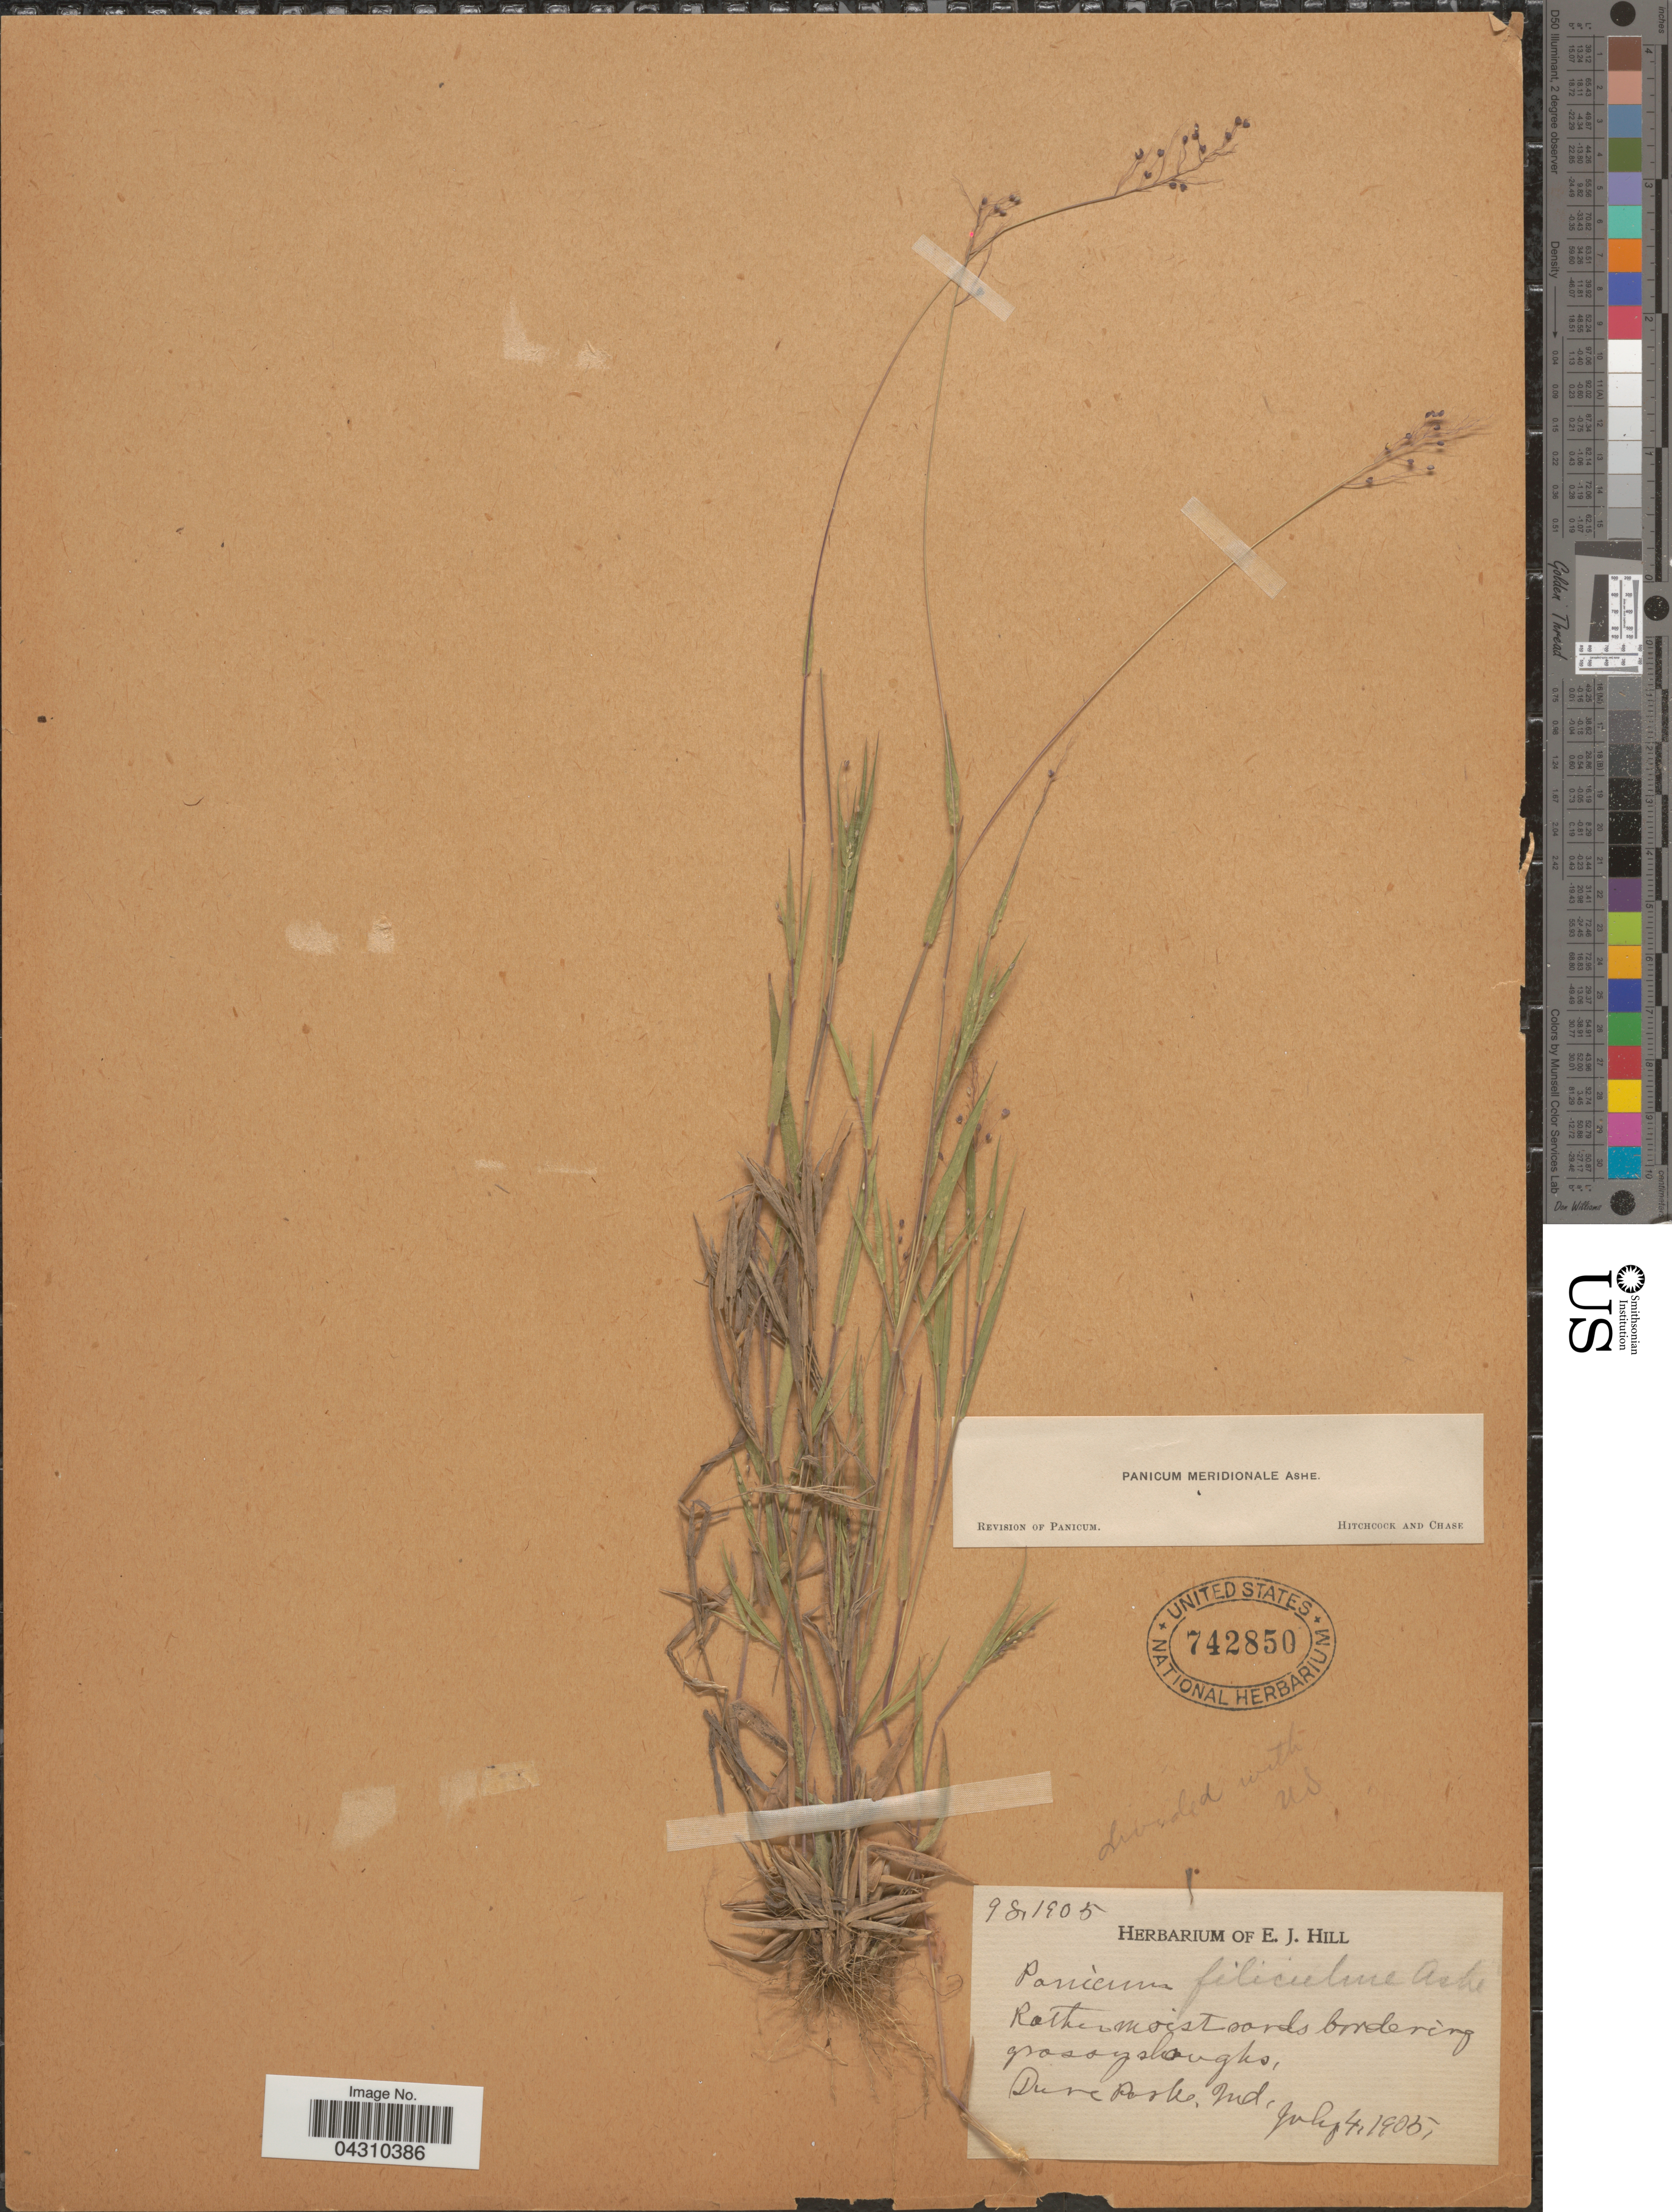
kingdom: Plantae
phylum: Tracheophyta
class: Liliopsida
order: Poales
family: Poaceae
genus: Dichanthelium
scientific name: Dichanthelium acuminatum var. acuminatum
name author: (Sw.) Gould & C.A. Clark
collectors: Ex herb. E. J. Hill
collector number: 98,1905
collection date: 1905-07-04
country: United States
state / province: Indiana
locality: Dune Parks.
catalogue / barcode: US 742850